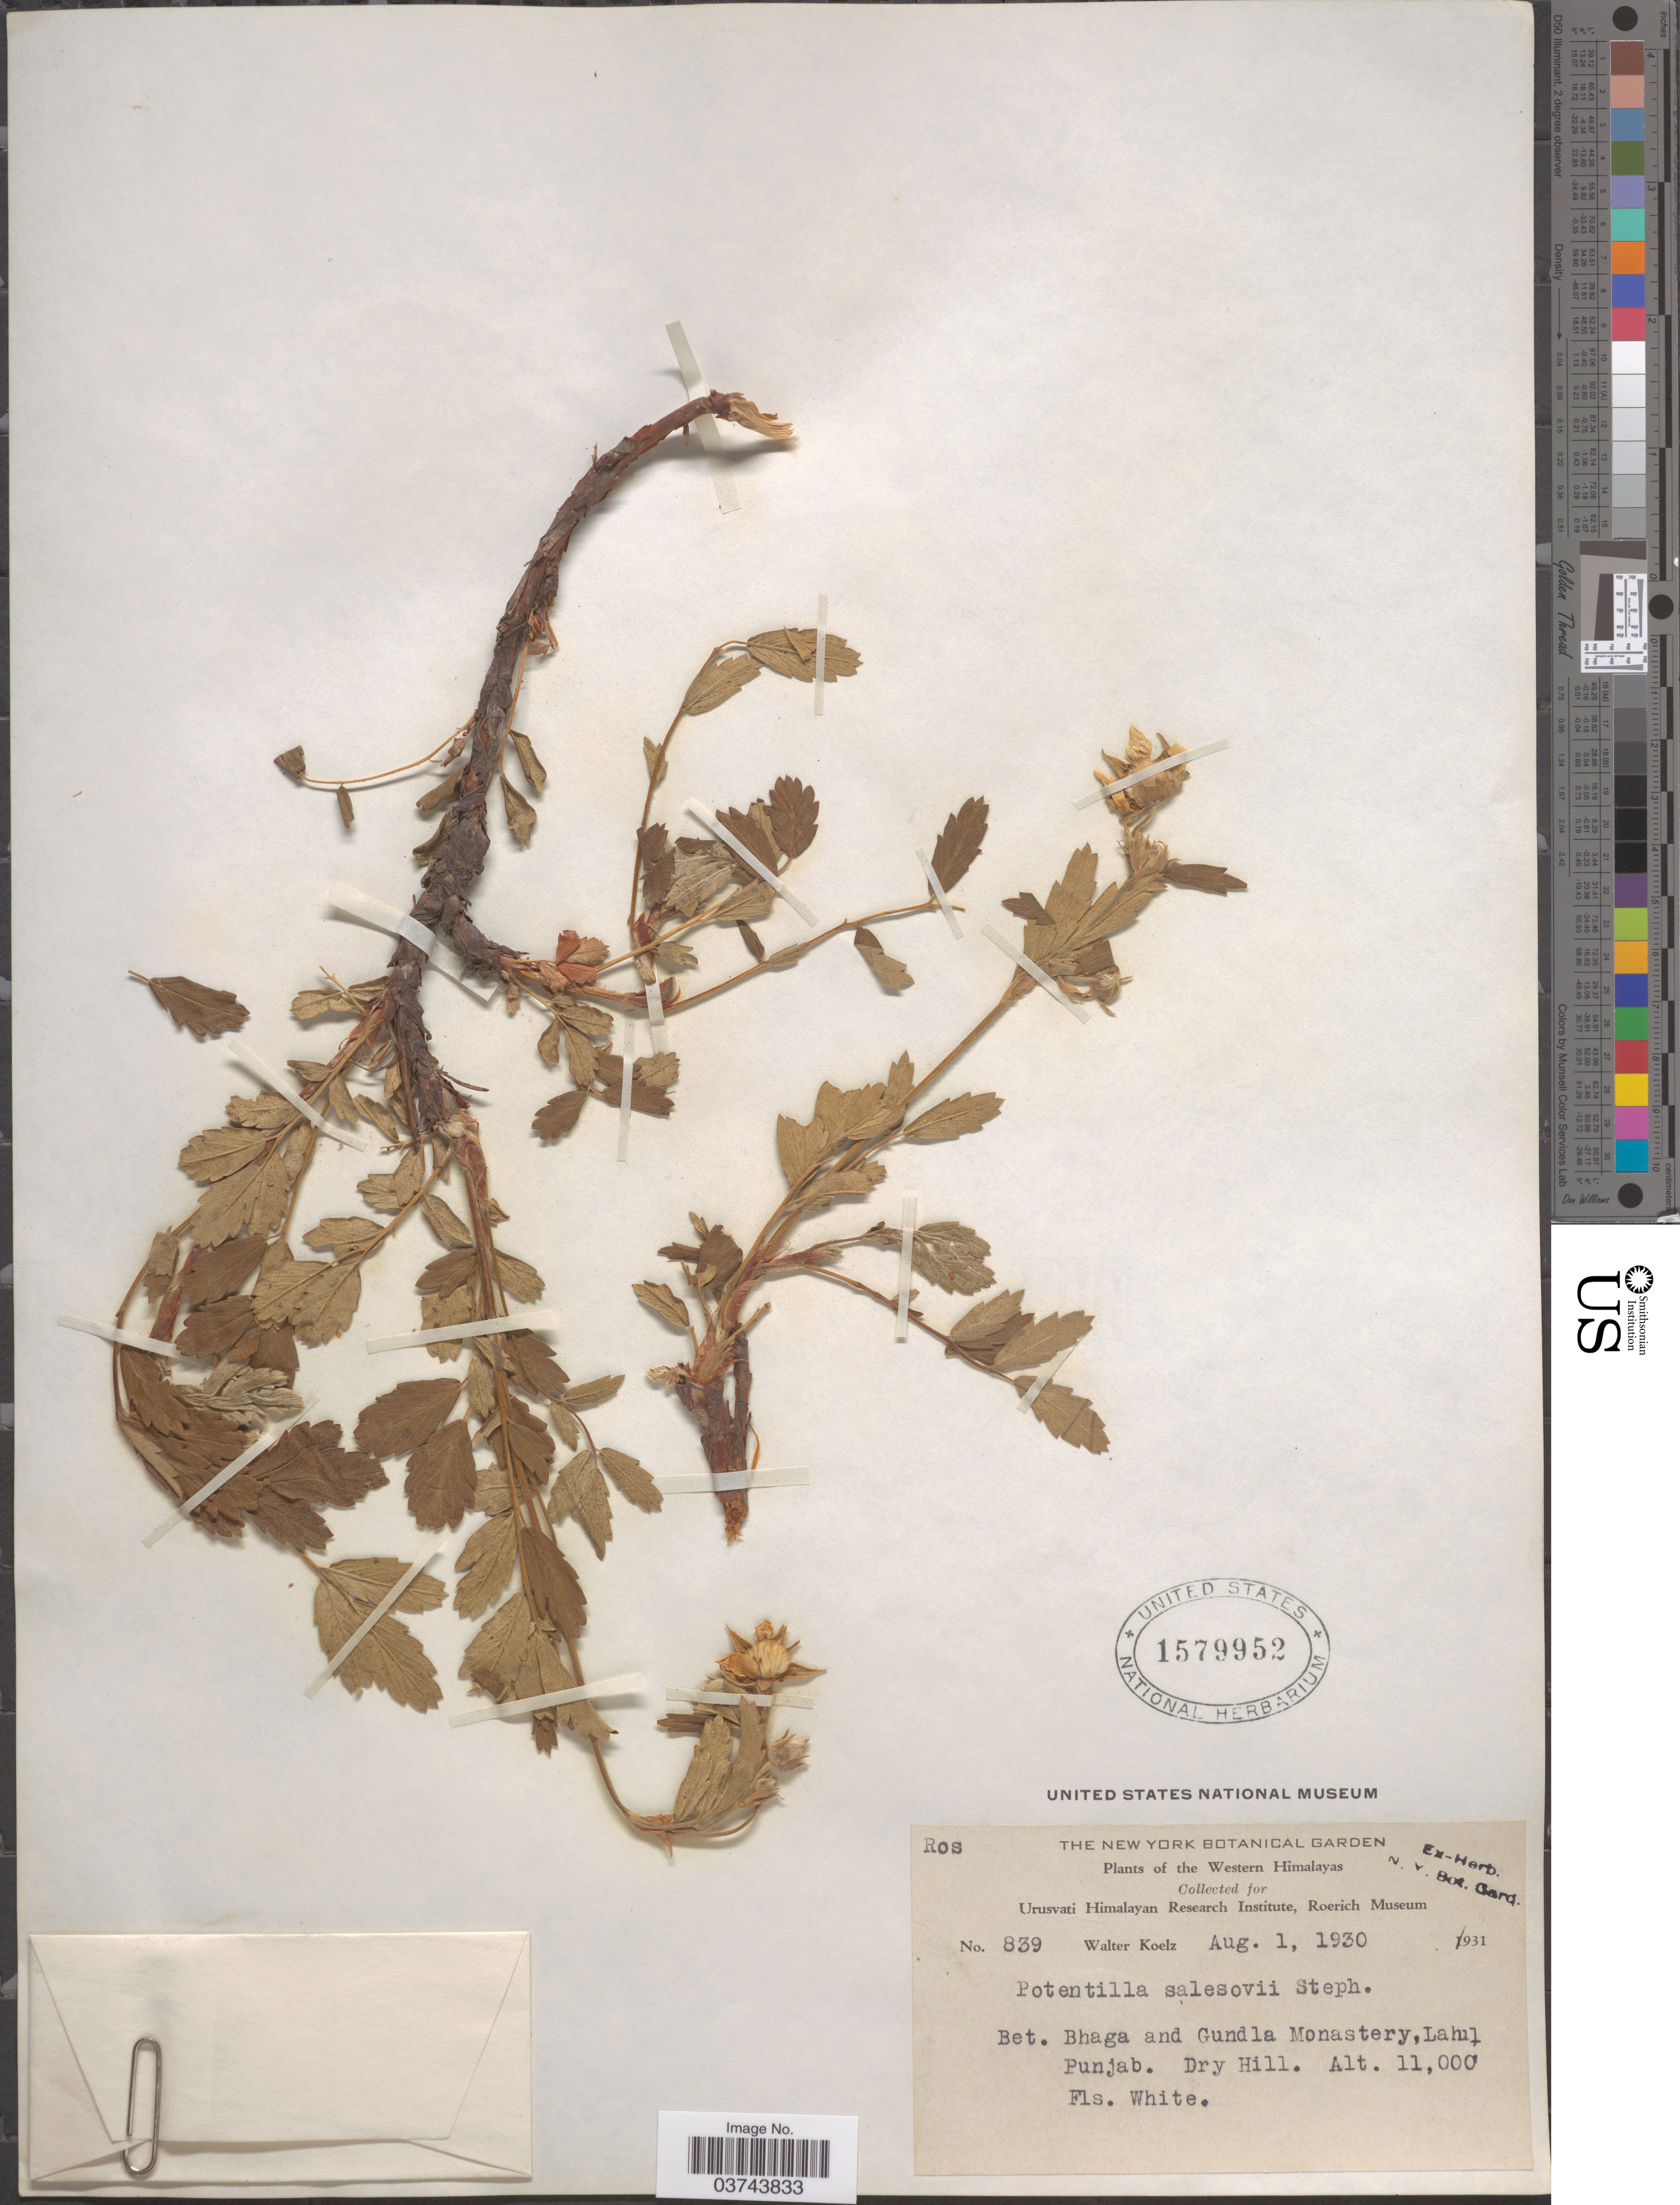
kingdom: Plantae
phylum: Tracheophyta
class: Magnoliopsida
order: Rosales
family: Rosaceae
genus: Farinopsis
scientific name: Farinopsis salesoviana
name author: (Stephan) Chrtek & Soják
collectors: W. N. Koelz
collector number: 839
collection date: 1930-08-01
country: India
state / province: Punjab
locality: Western Himalayas. Bet. Bhaga and Gundla Monastery, Lahul.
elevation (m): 3353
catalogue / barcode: US 1579952